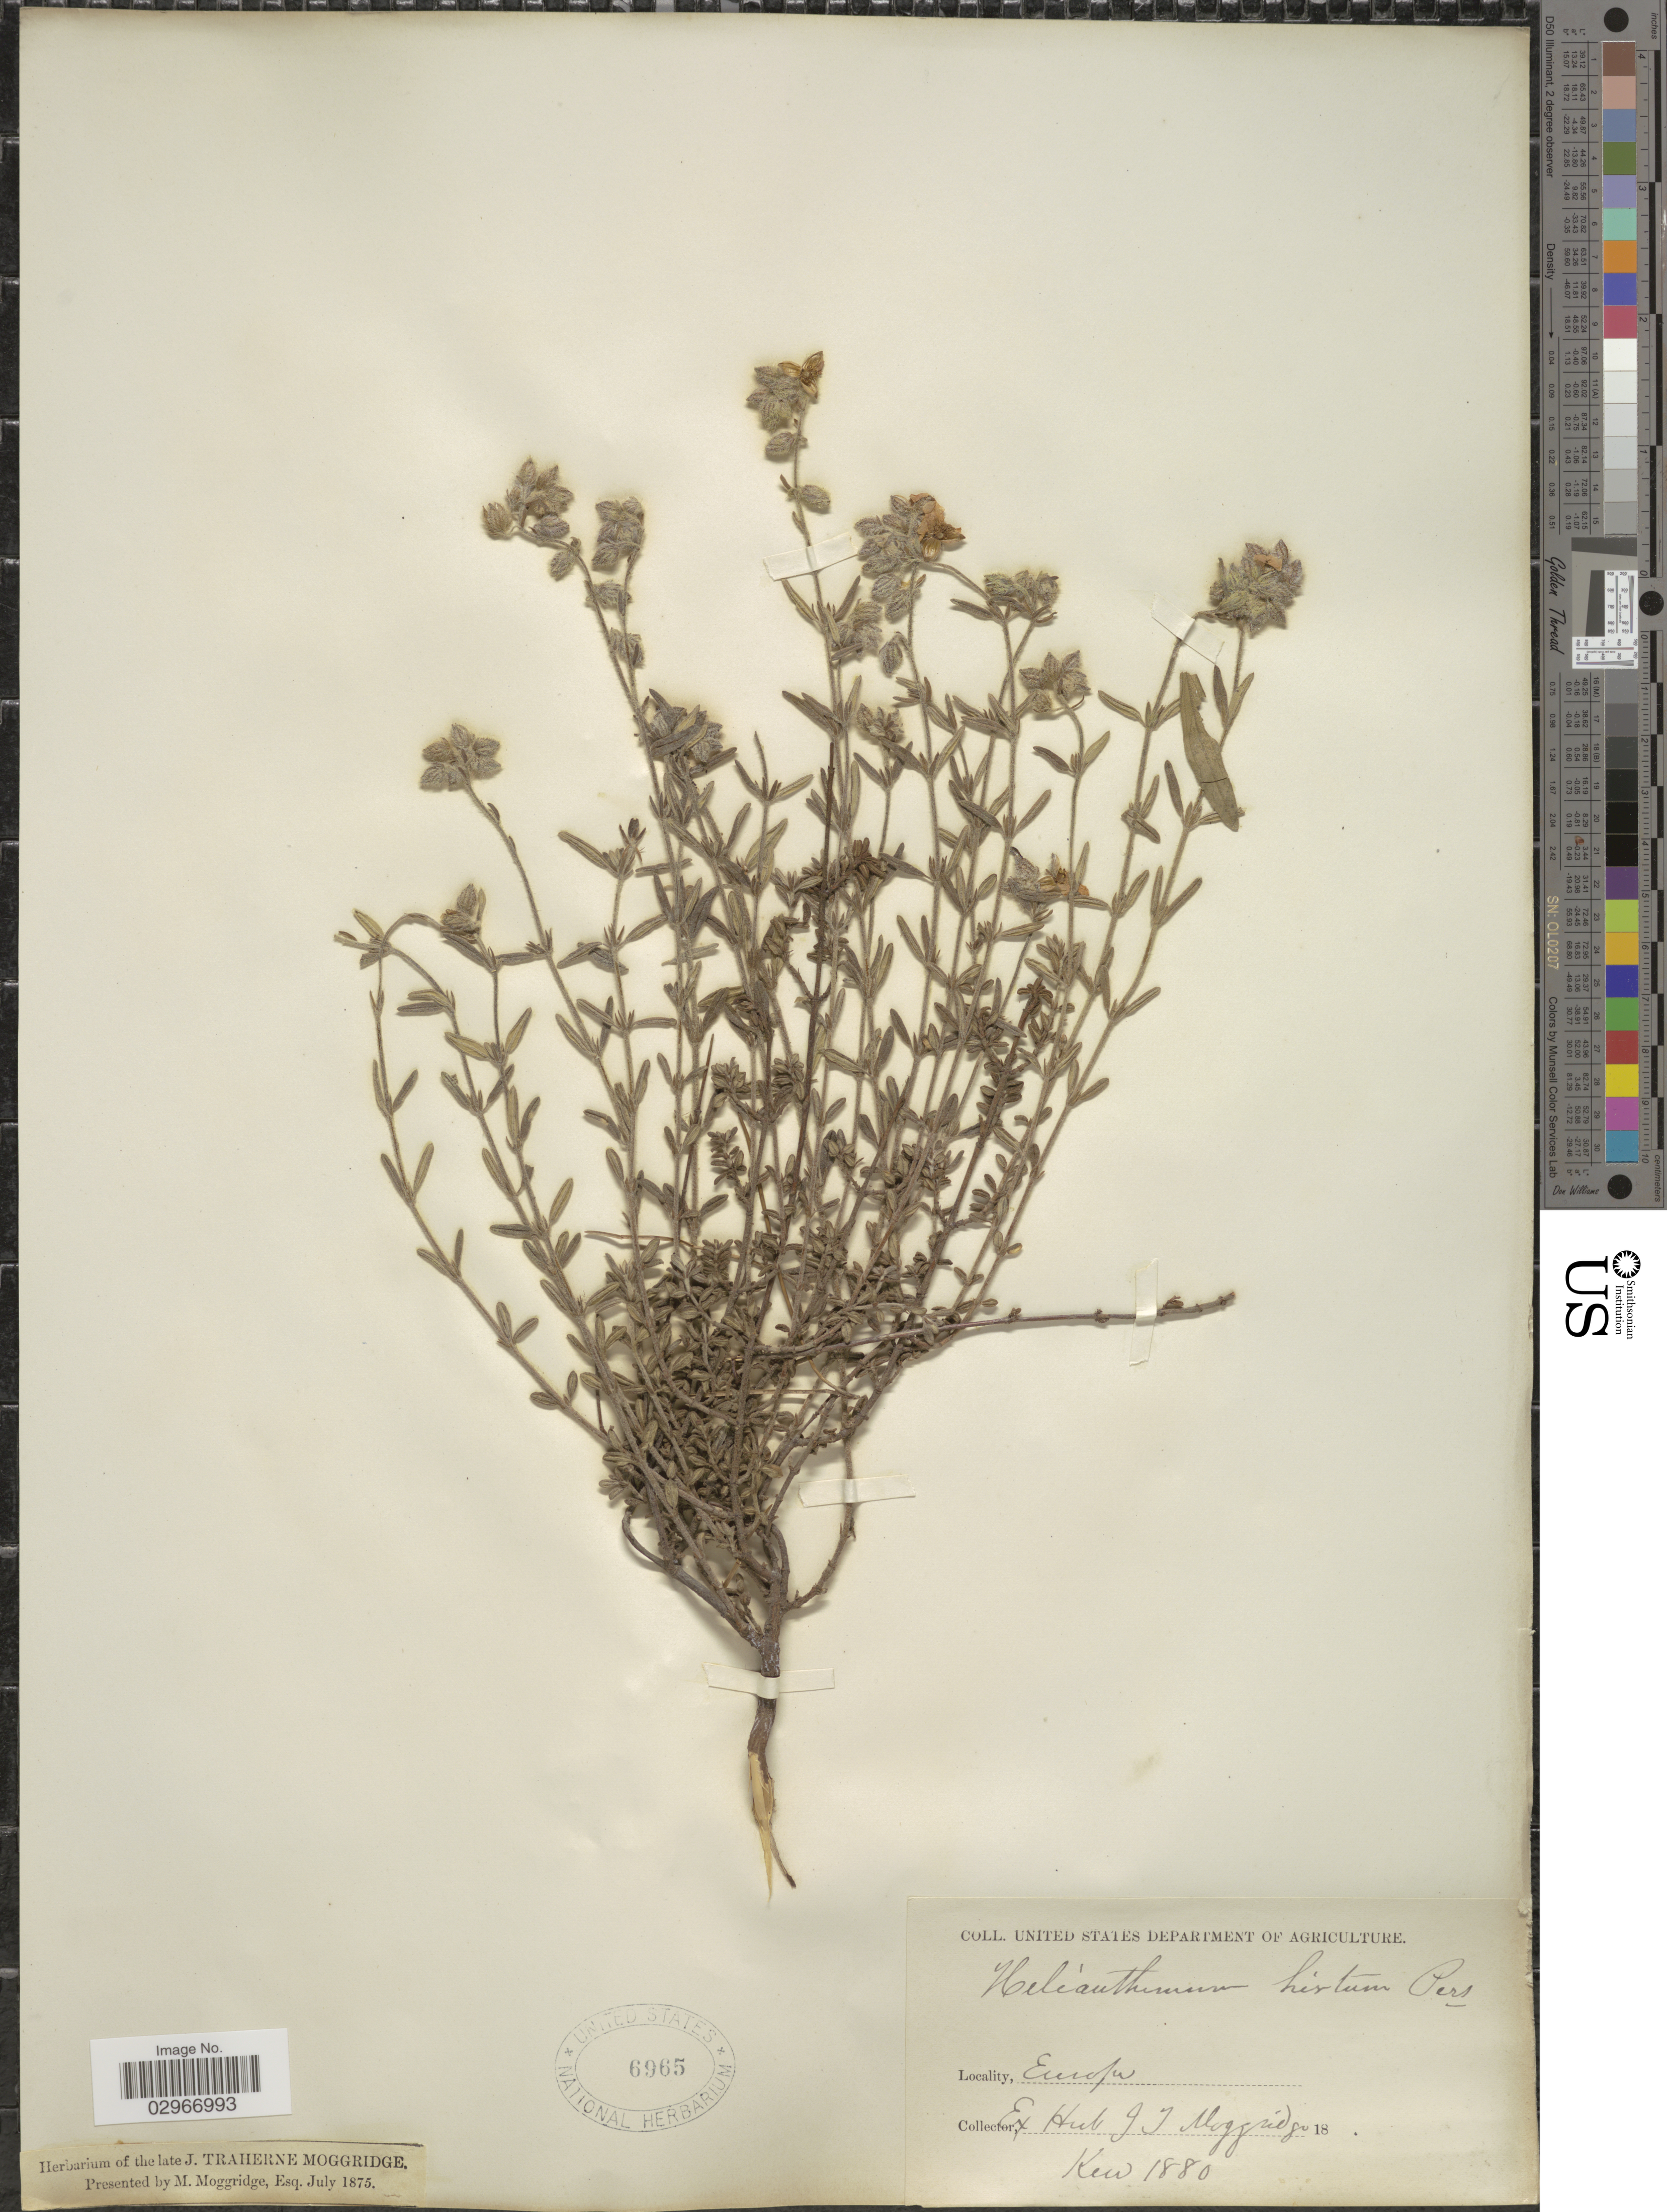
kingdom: Plantae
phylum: Tracheophyta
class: Magnoliopsida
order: Malvales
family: Cistaceae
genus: Helianthemum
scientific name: Helianthemum hirtum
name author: (L.) Mill.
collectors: ex herb. J.T. Moggridge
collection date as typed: Transcribed d/m/y: //18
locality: Europe.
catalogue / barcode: US 6965